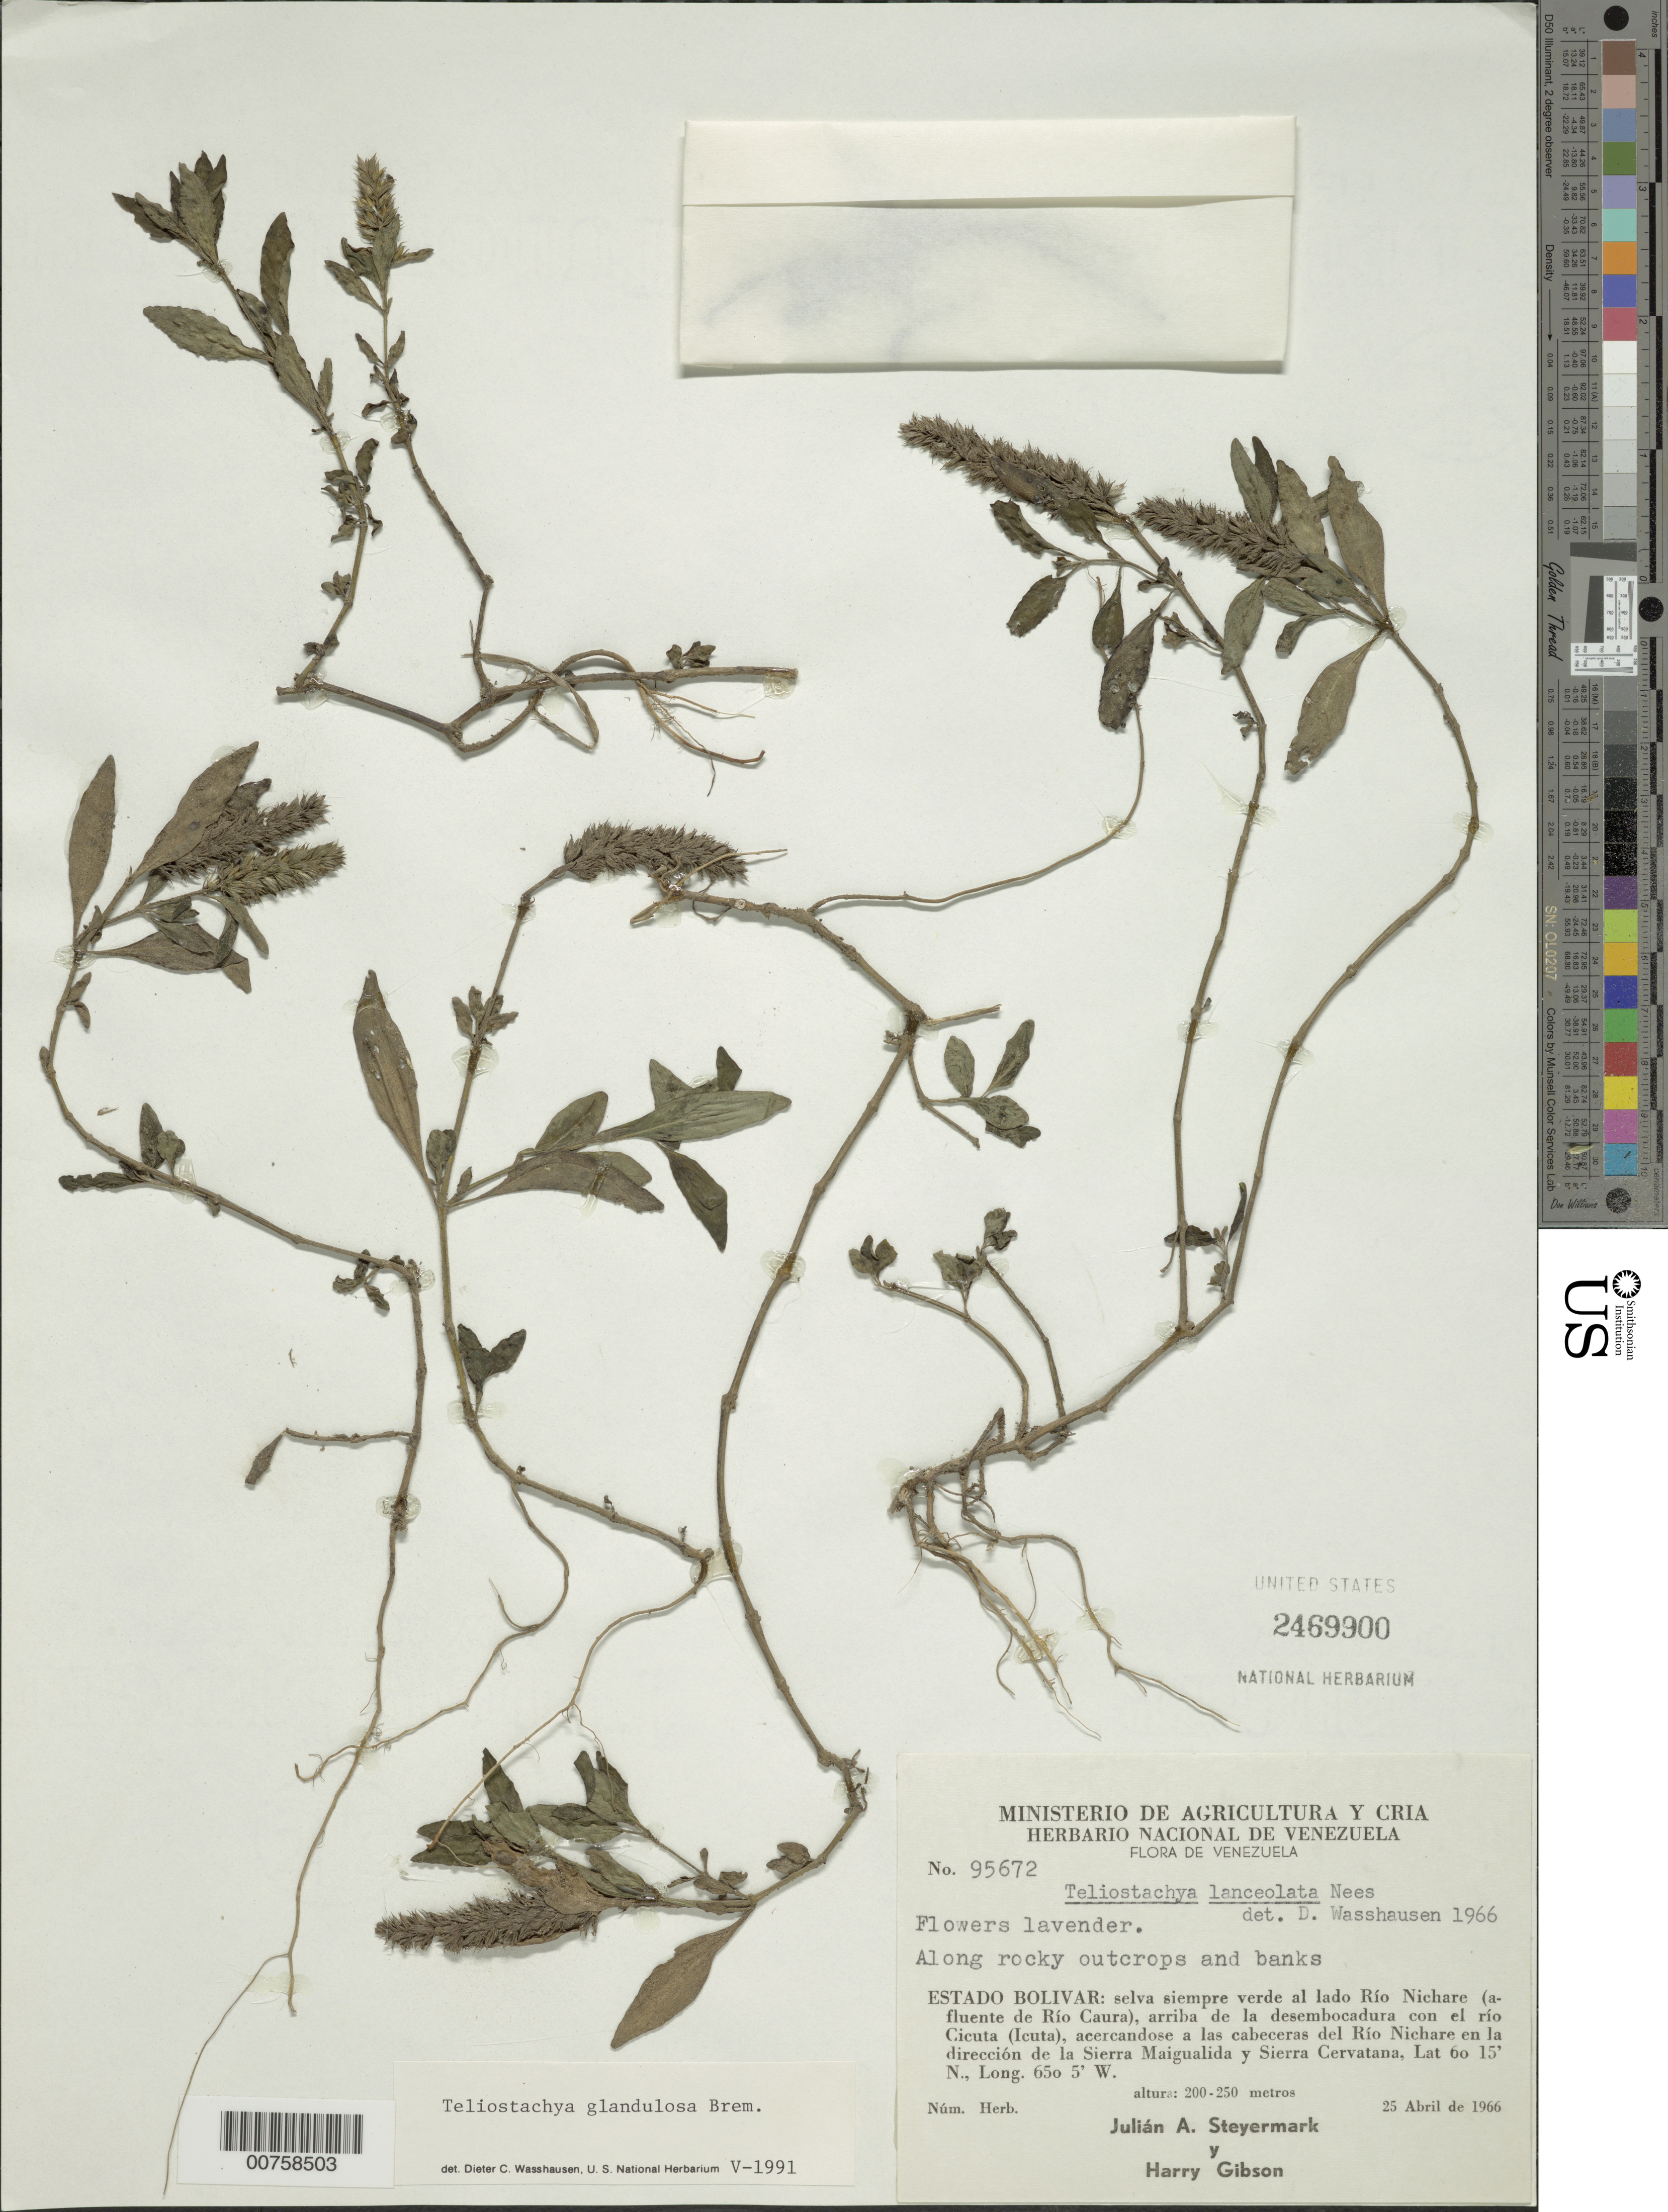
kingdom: Plantae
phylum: Tracheophyta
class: Magnoliopsida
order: Lamiales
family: Acanthaceae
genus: Teliostachya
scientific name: Teliostachya glandulosa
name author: Bremek.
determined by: Wasshausen, Dieter C., (BOT), Smithsonian Institution - National Museum of Natural History (UNITED STATES)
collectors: J. Steyermark & H. Gibson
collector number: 95672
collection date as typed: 25-Apr-66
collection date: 1966-04-25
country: Venezuela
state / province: Bolívar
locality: Río Nichare (affl. Río Caura), arriba la desembocadura con el Río Cicuta (Icuta), acercandose a las cabeceras del Río Nichare en la dirrecion de la Sierra Maigualida y Sierra Cervantana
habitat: Selva siempreverde. Along rocky outcrops and banks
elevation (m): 200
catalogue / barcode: US 2469900